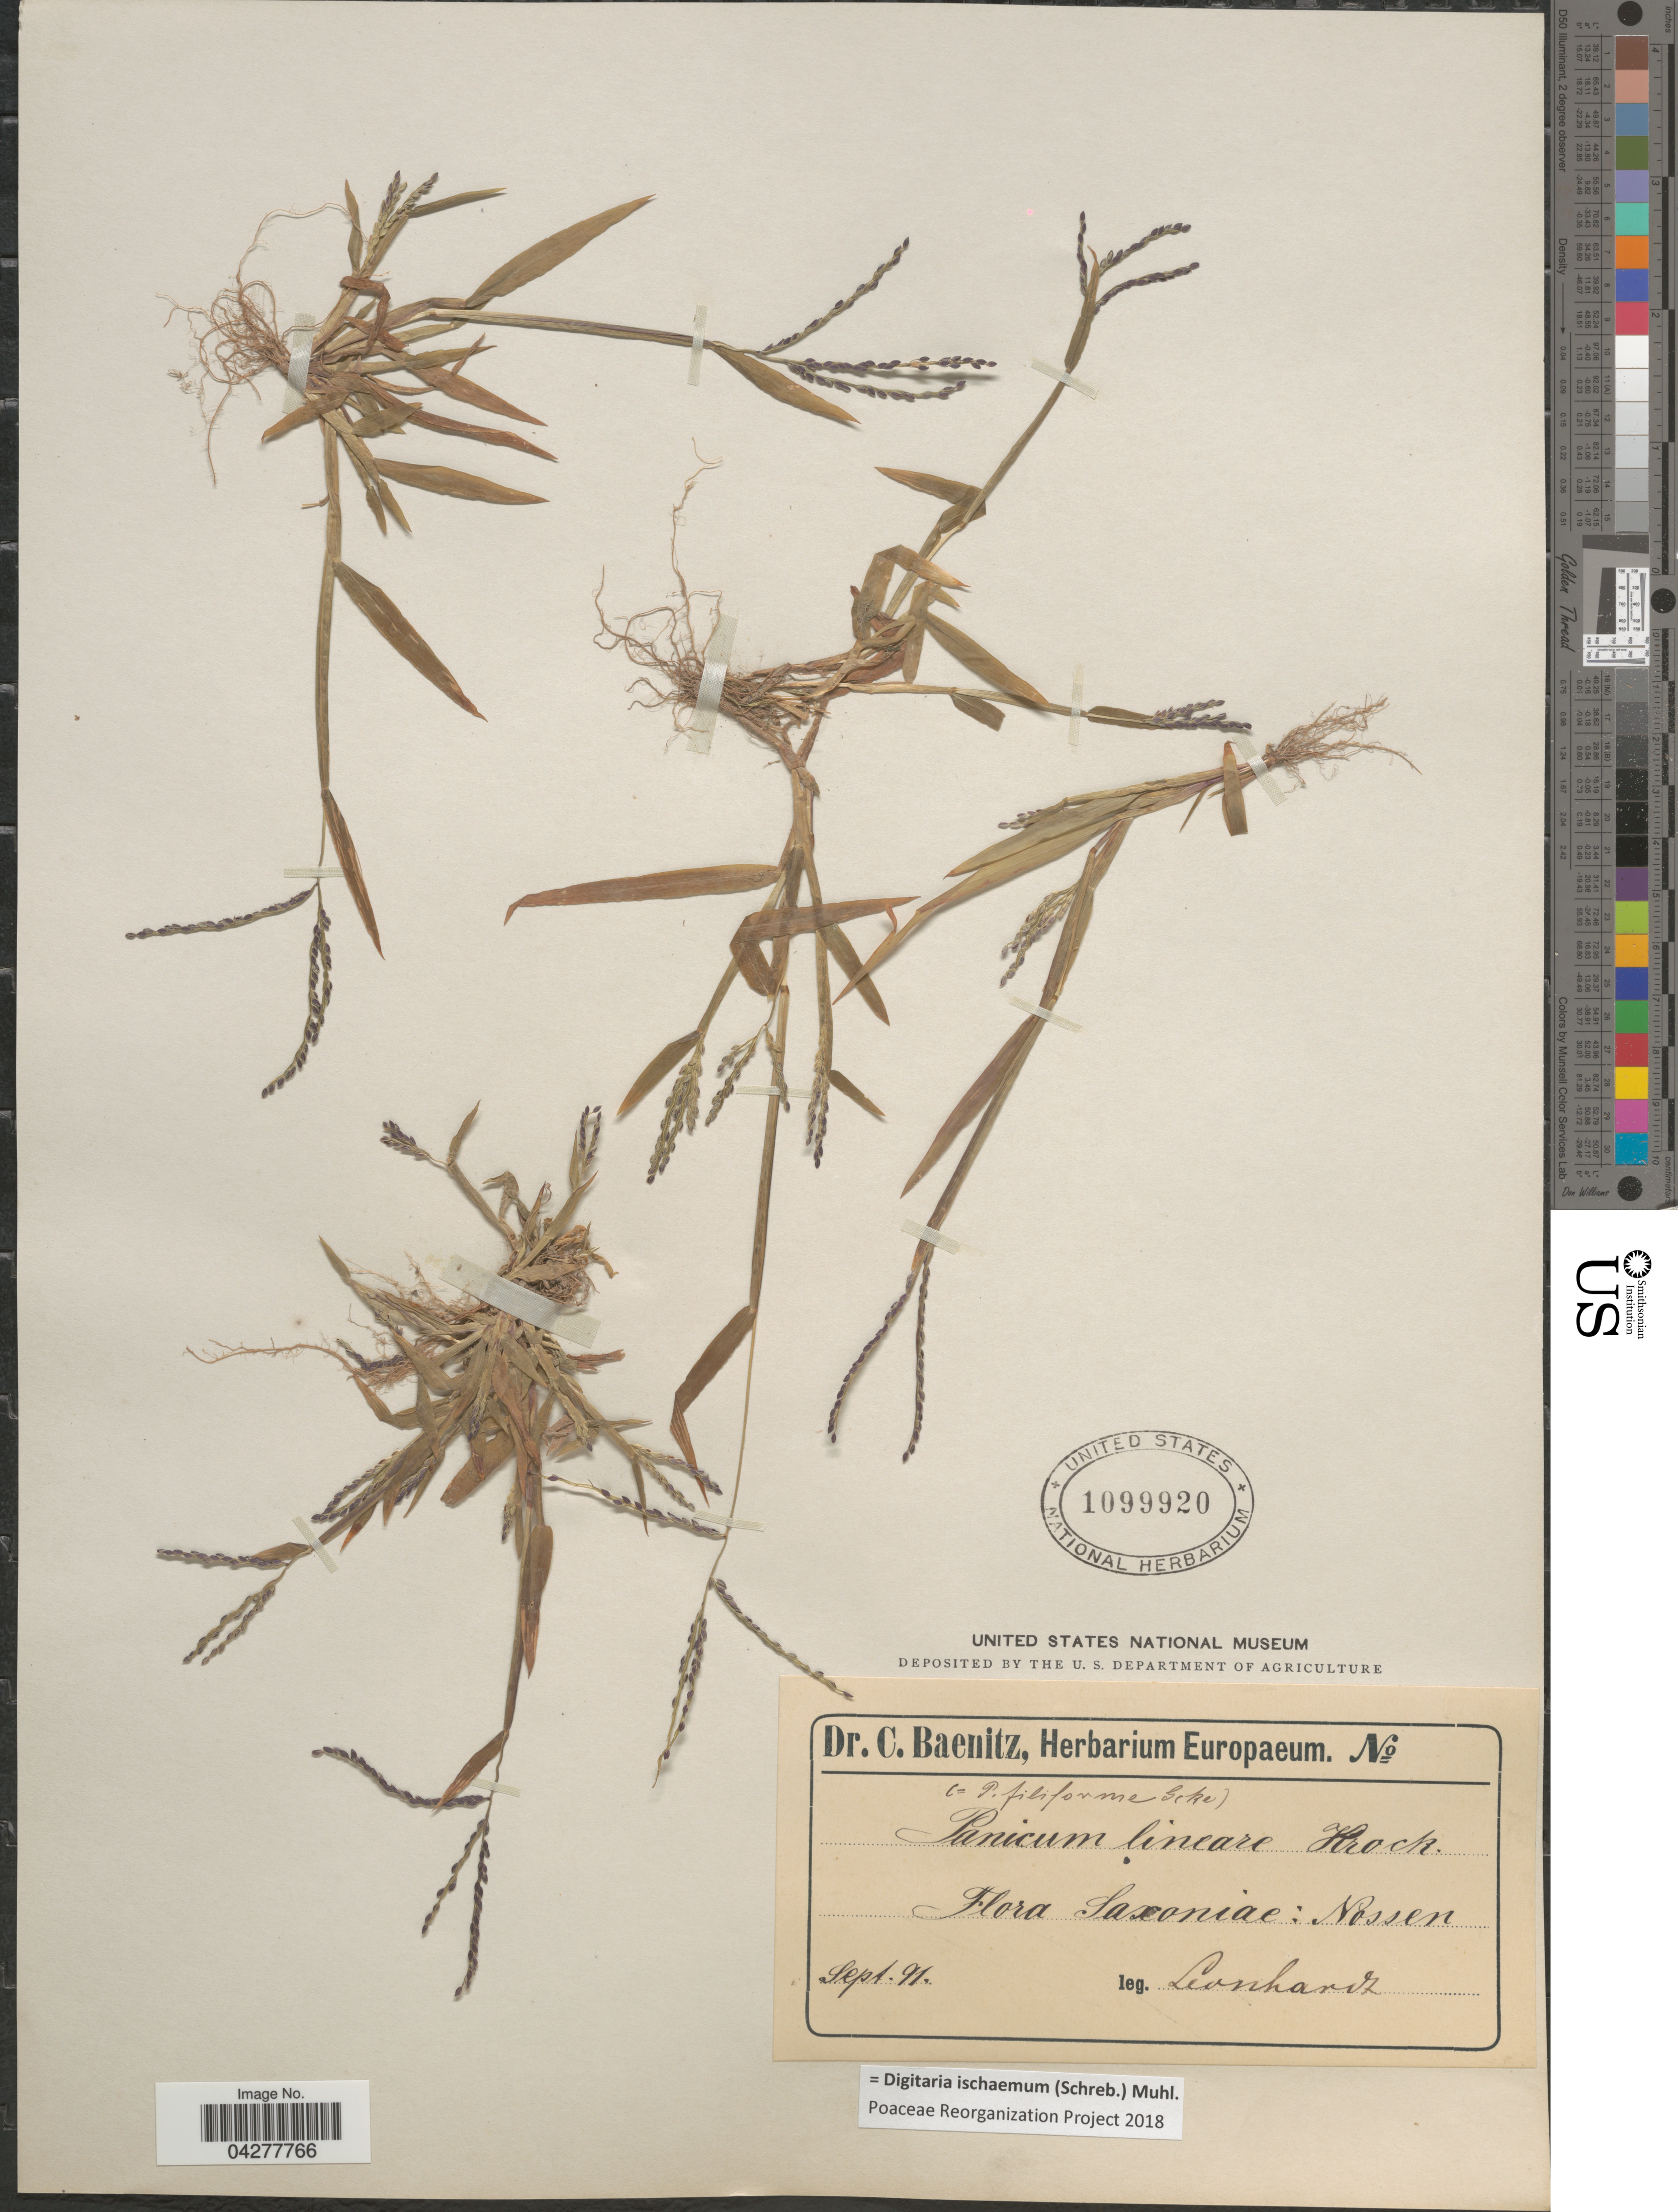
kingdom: Plantae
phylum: Tracheophyta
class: Liliopsida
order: Poales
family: Poaceae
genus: Digitaria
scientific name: Digitaria ischaemum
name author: (Schreber) Schreber ex Muhl.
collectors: Leonhardt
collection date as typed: Transcribed d/m/y: /9/91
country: Germany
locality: Saxoniae: Nossen.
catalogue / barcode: US 1099920